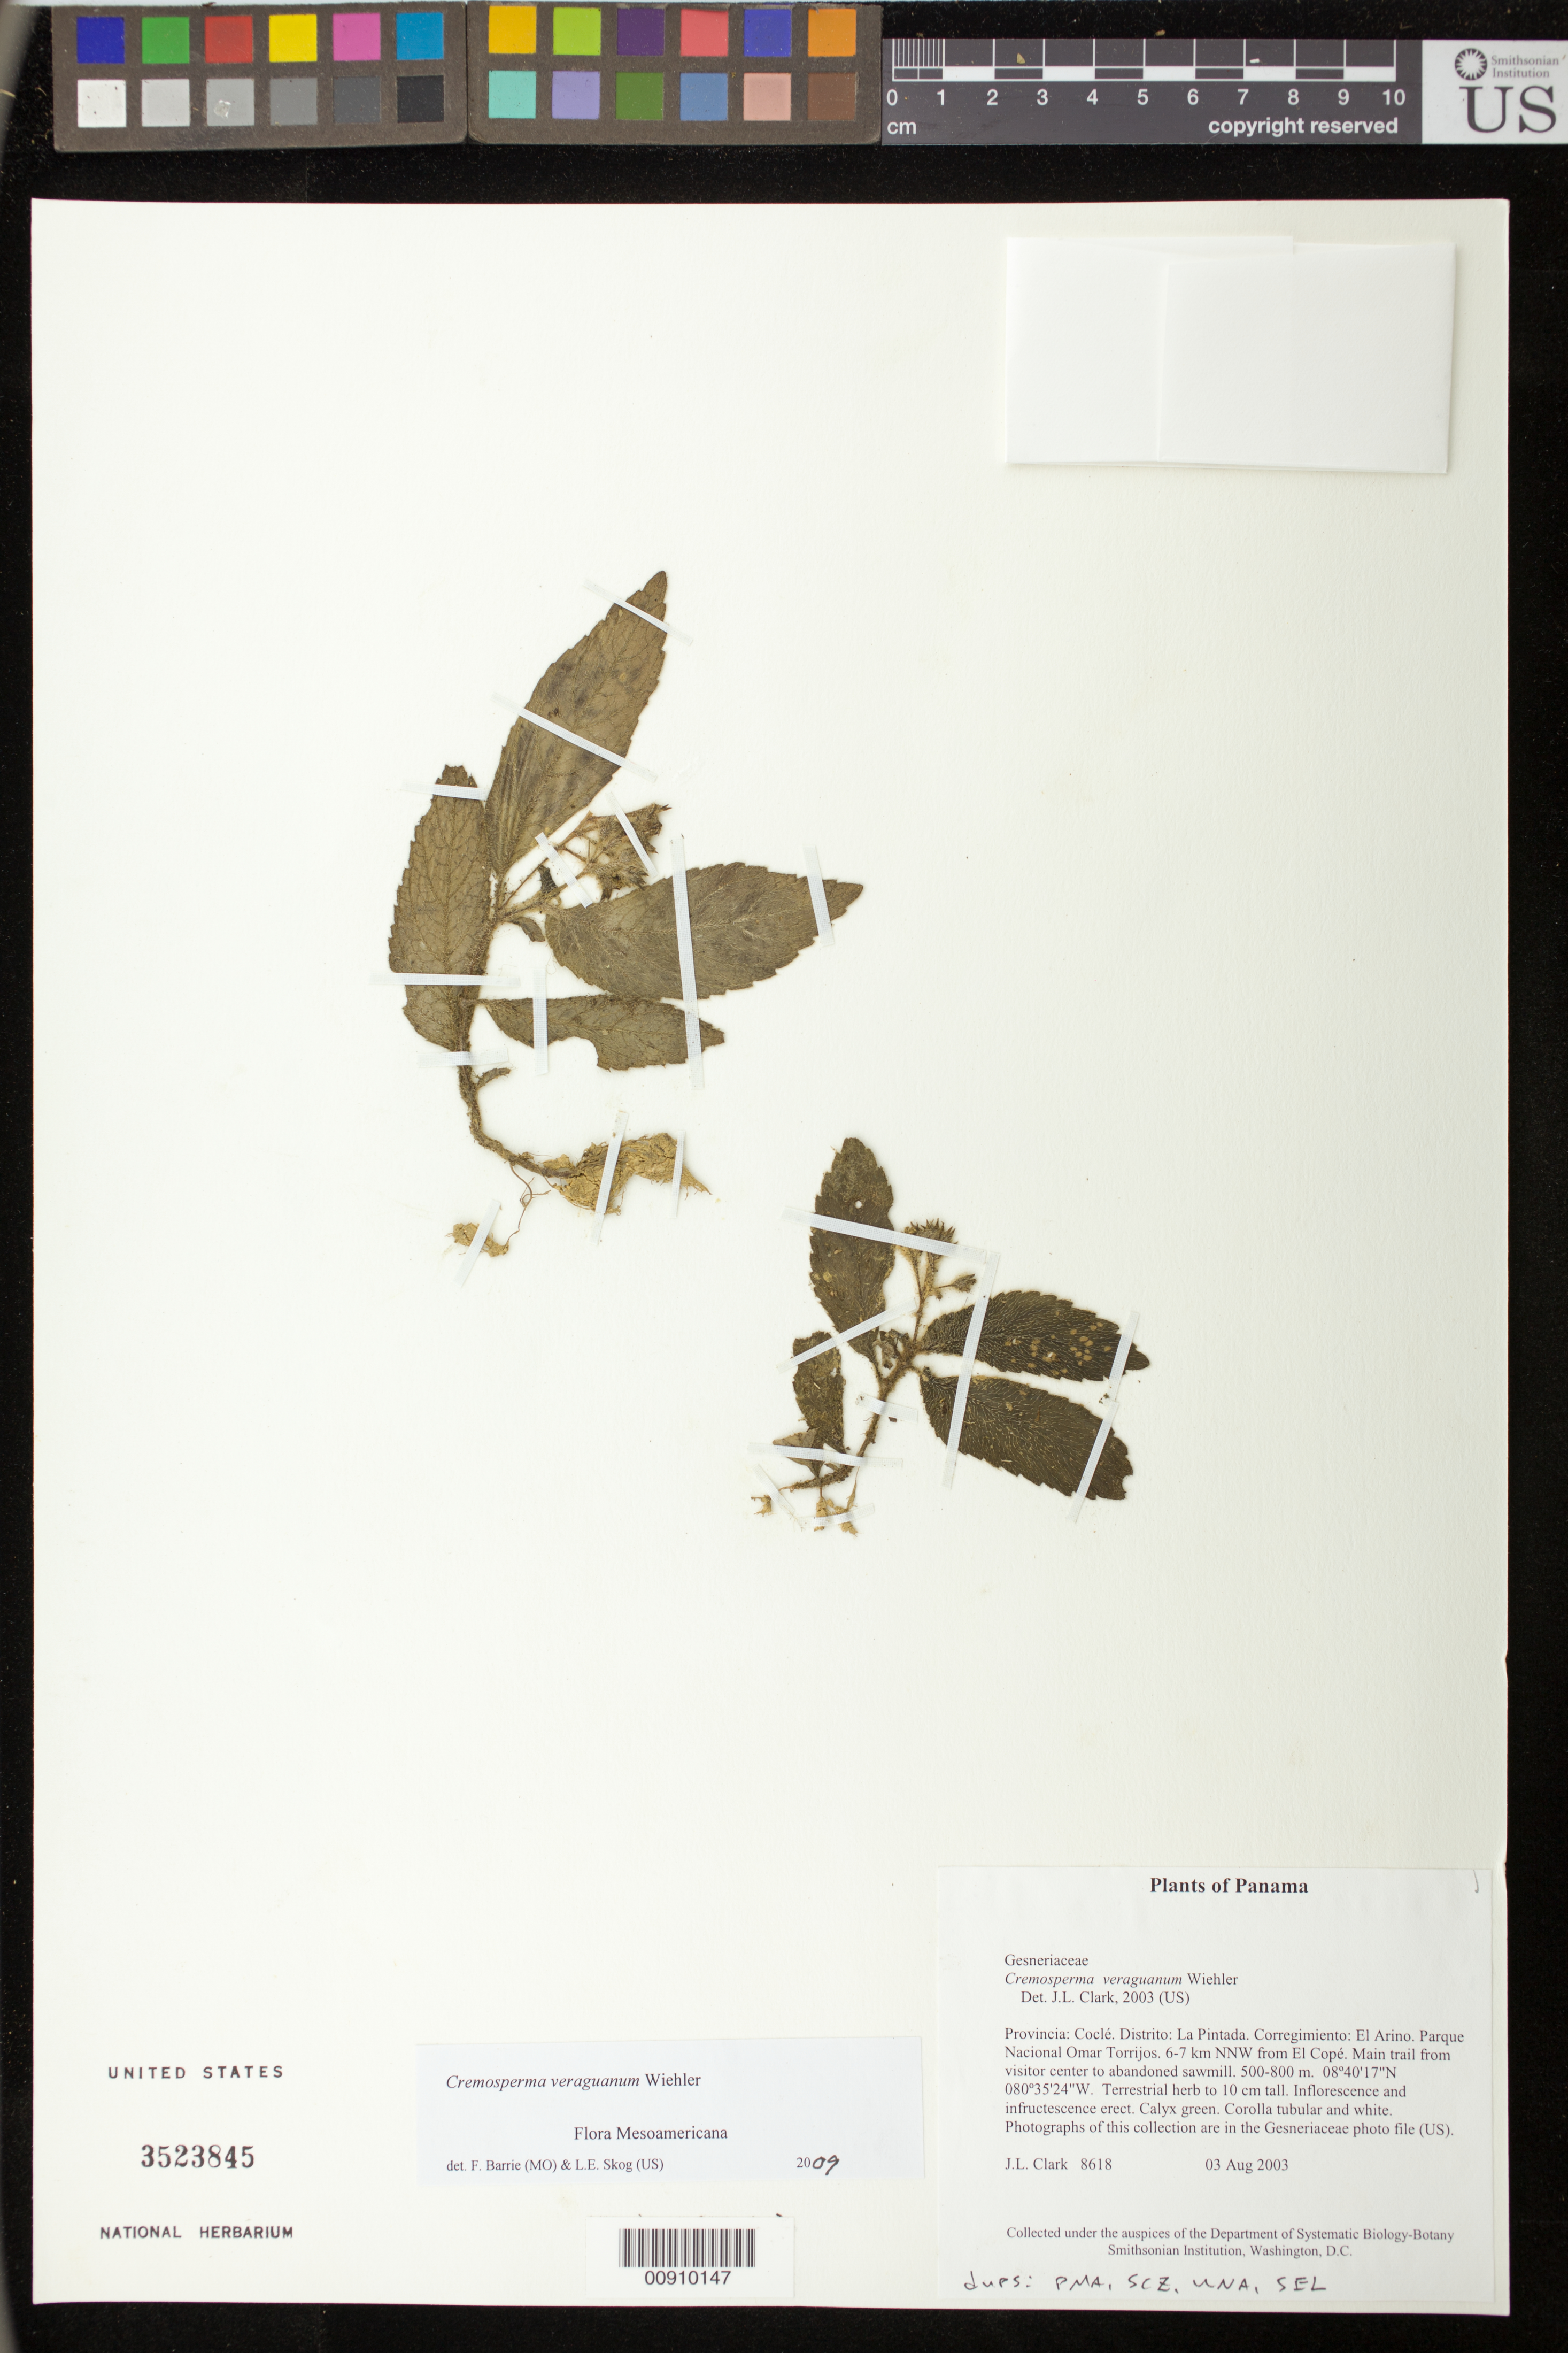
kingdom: Plantae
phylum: Tracheophyta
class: Magnoliopsida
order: Lamiales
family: Gesneriaceae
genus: Cremosperma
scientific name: Cremosperma veraguanum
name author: Wiehler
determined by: Clark, J. L., (SEL), The Marie Selby Botanical Garden (UNITED STATES)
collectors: J. L. Clark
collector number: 8618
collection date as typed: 03 Aug 2003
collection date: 2003-08-03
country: Panama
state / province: Coclé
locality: La Pintada. Corregimiento: El Arino. Parque Nacional Omar Torrijos. 6-7 km NNW from El Copé. Main trail from visitor center to abandoned sawmill.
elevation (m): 500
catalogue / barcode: US 3523845